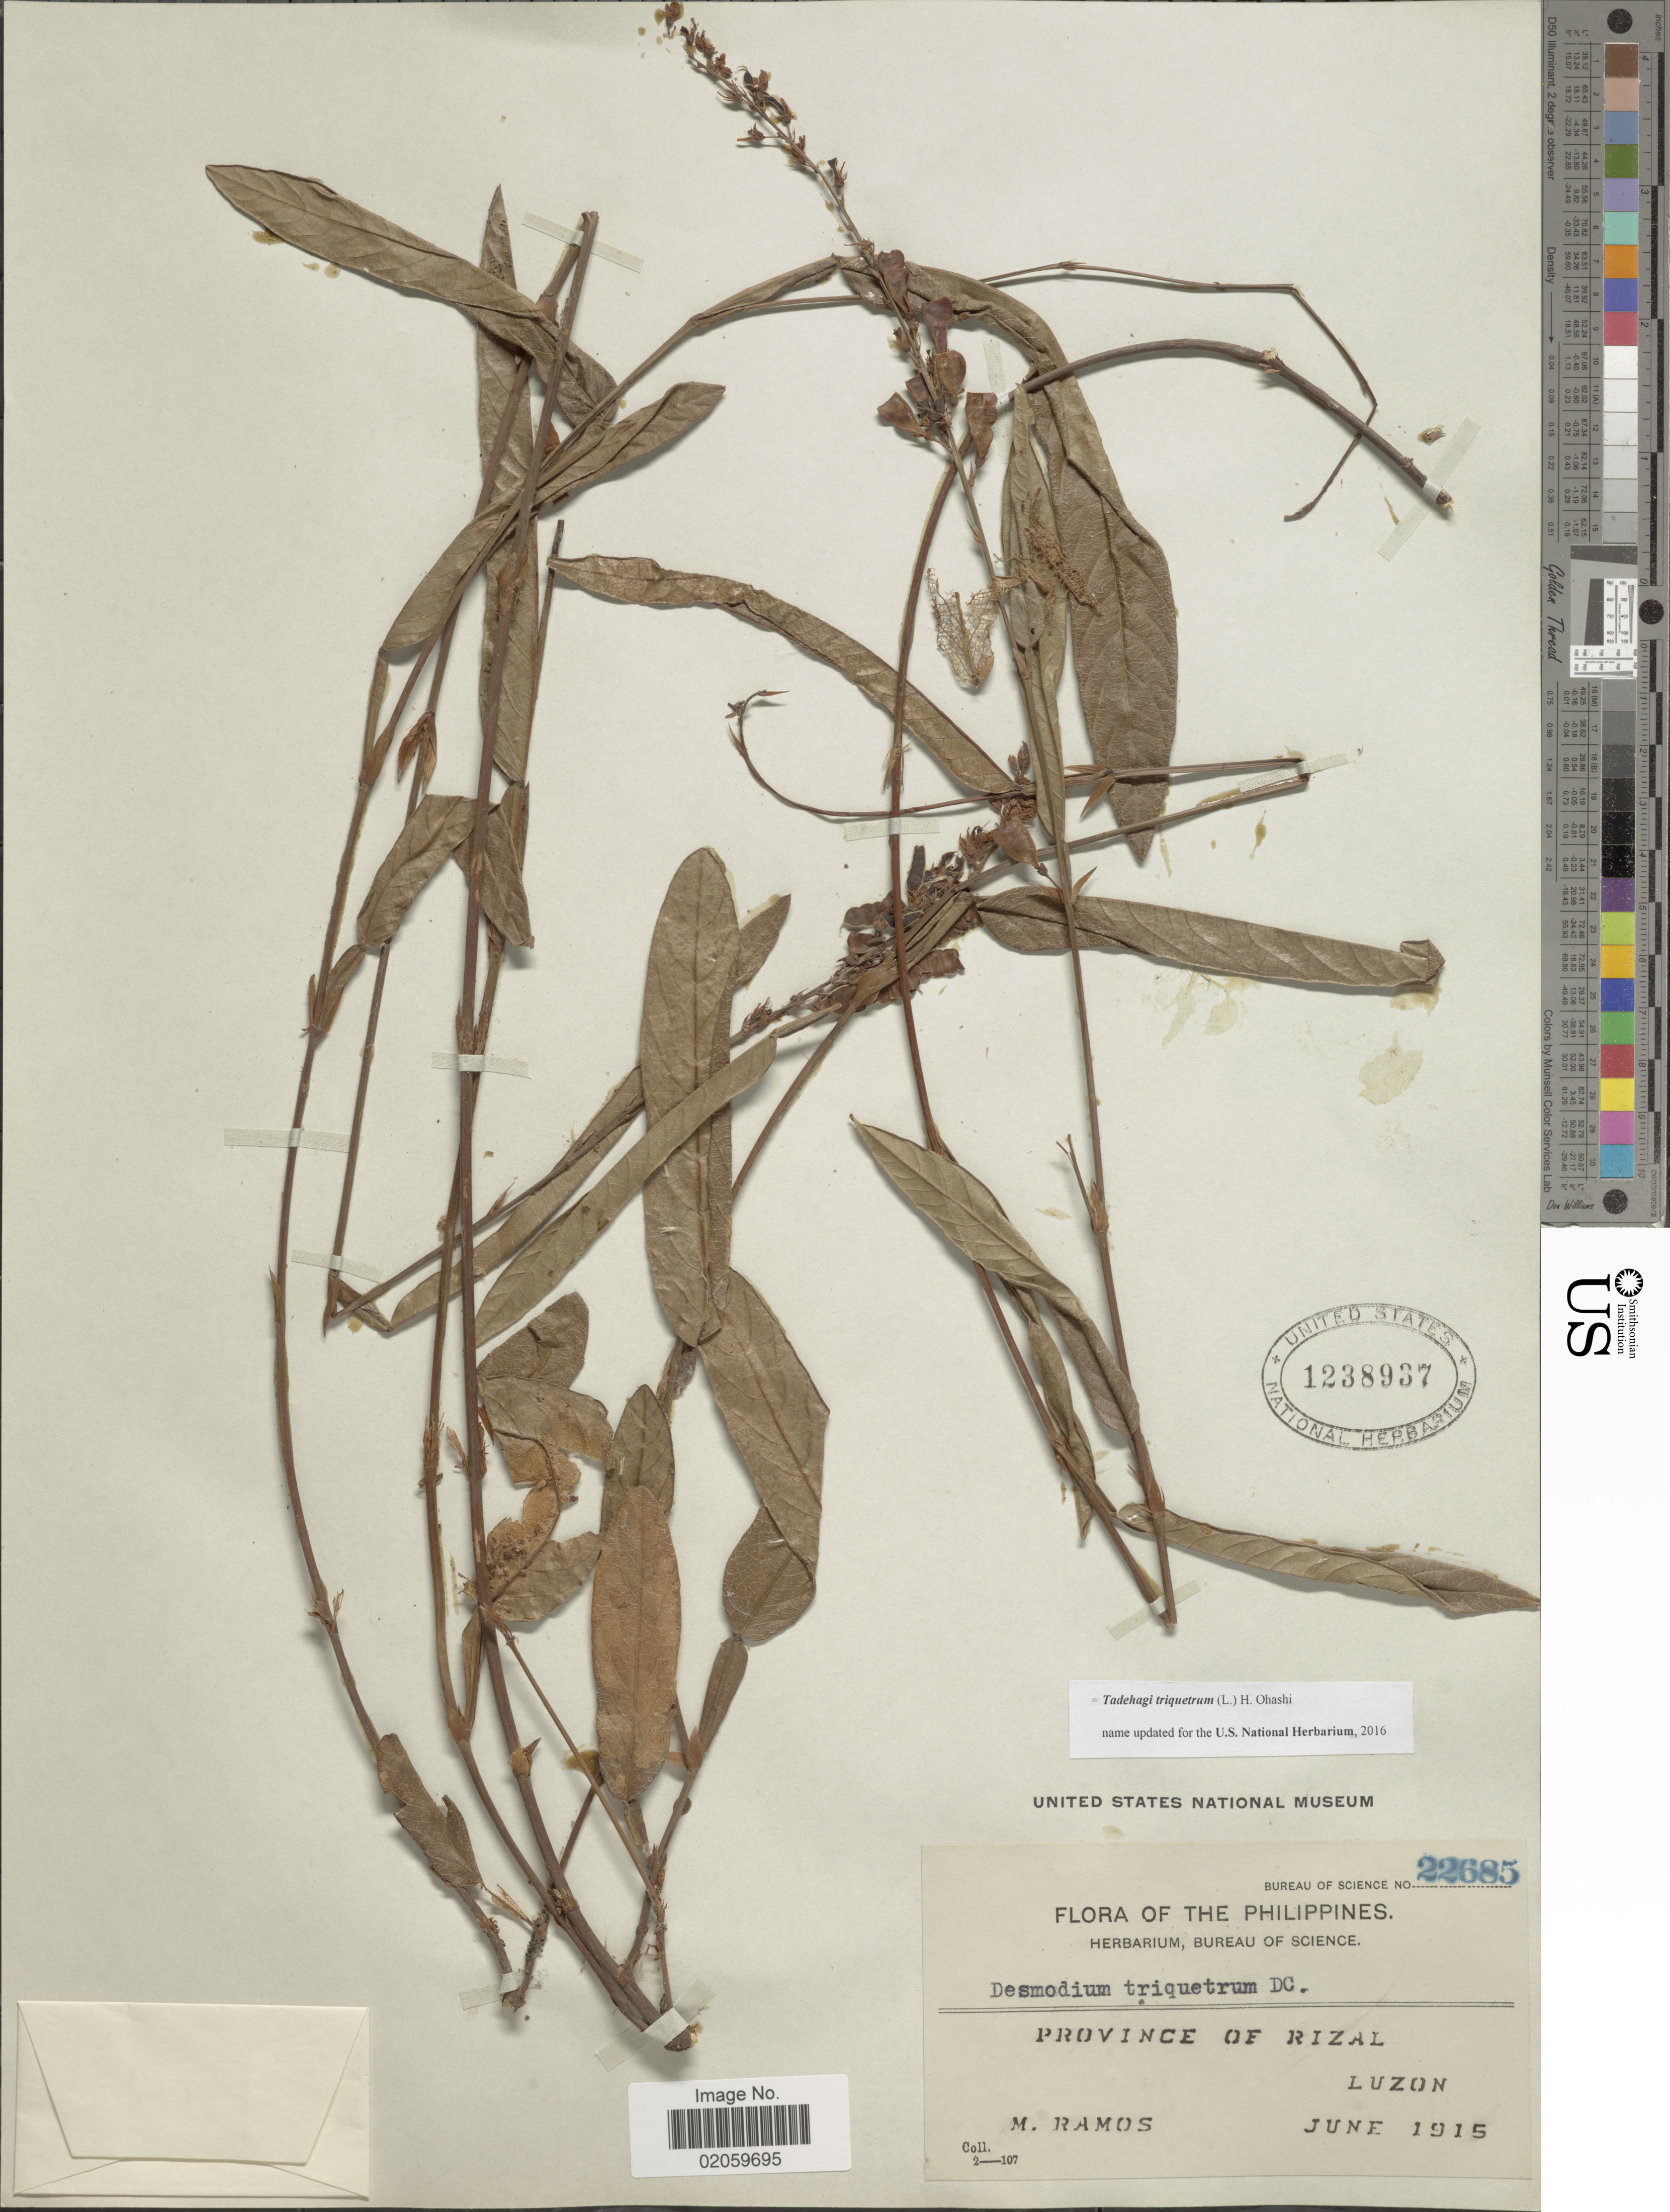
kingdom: Plantae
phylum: Tracheophyta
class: Magnoliopsida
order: Fabales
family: Fabaceae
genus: Tadehagi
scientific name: Tadehagi triquetrum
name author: (L.) H. Ohashi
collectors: M. Ramos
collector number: Bureau of Science 22685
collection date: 1915-06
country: Philippines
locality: Province of Rizal, Luzon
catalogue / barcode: US 1238937